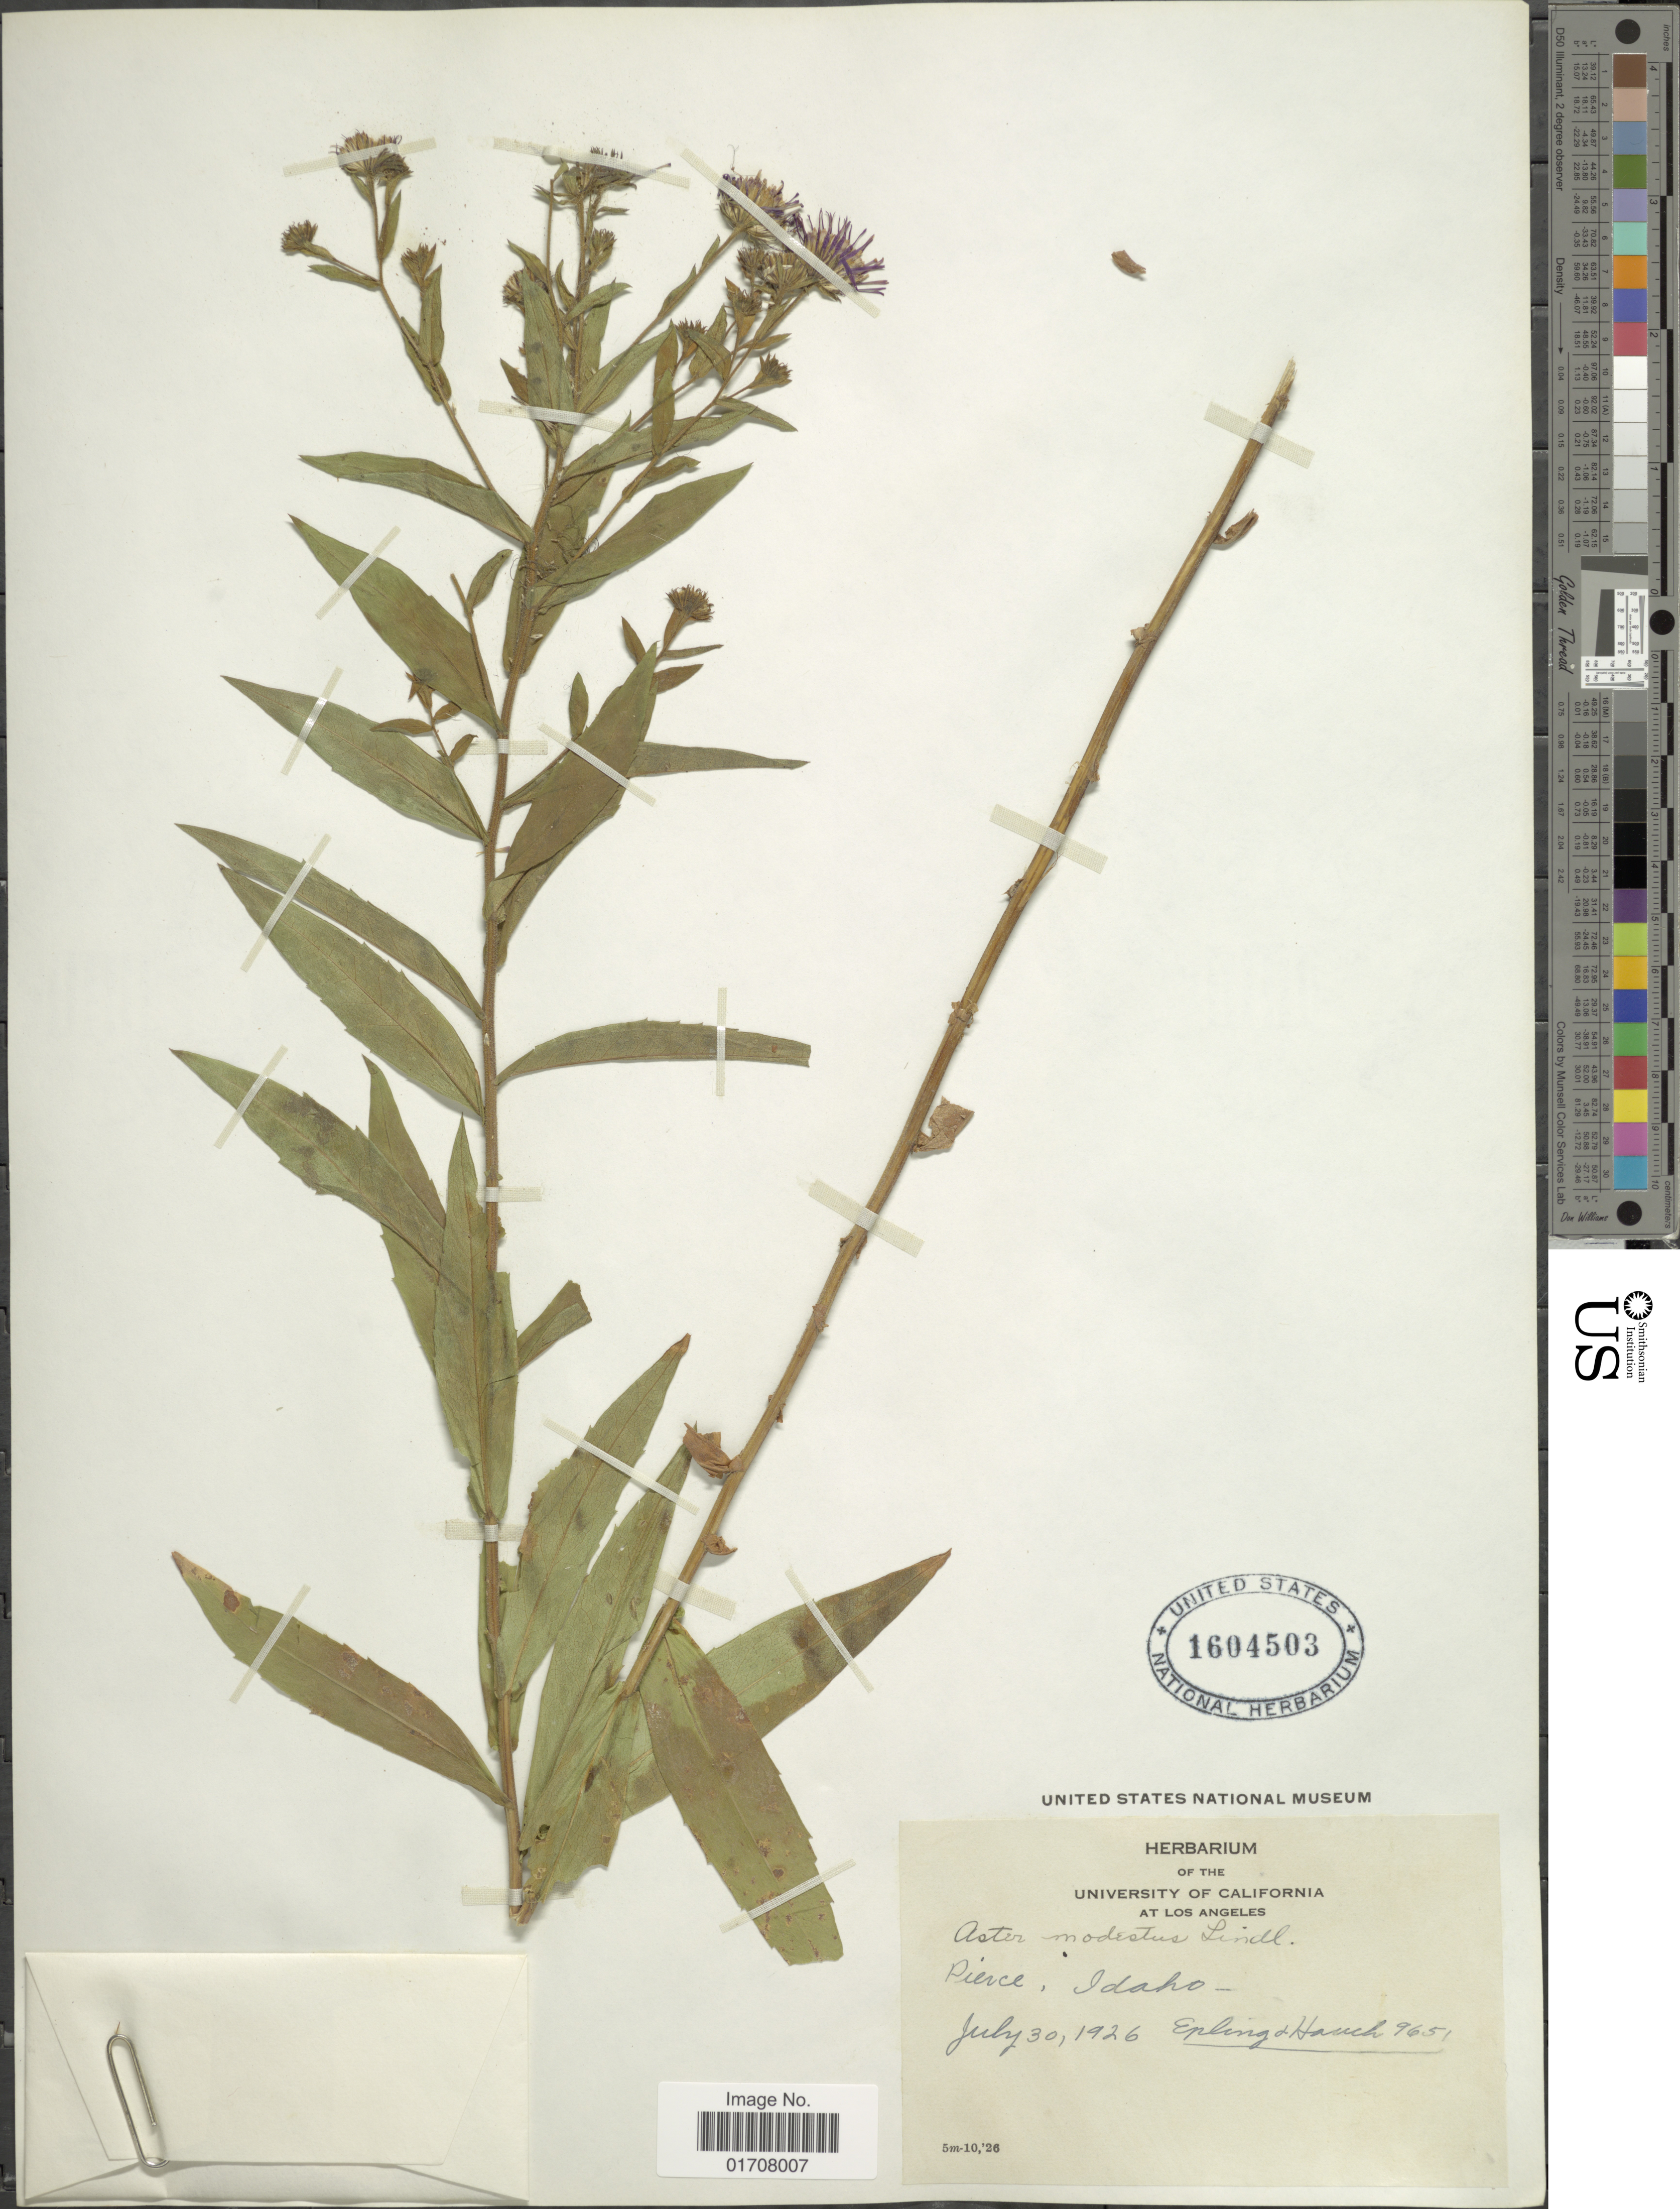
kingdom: Plantae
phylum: Tracheophyta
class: Magnoliopsida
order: Asterales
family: Asteraceae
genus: Canadanthus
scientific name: Canadanthus modestus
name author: (Lindl.) G.L. Nesom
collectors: -- Epling & -. Hauch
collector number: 9651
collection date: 1926-07-20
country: United States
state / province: Idaho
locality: Pierce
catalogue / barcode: US 1604503